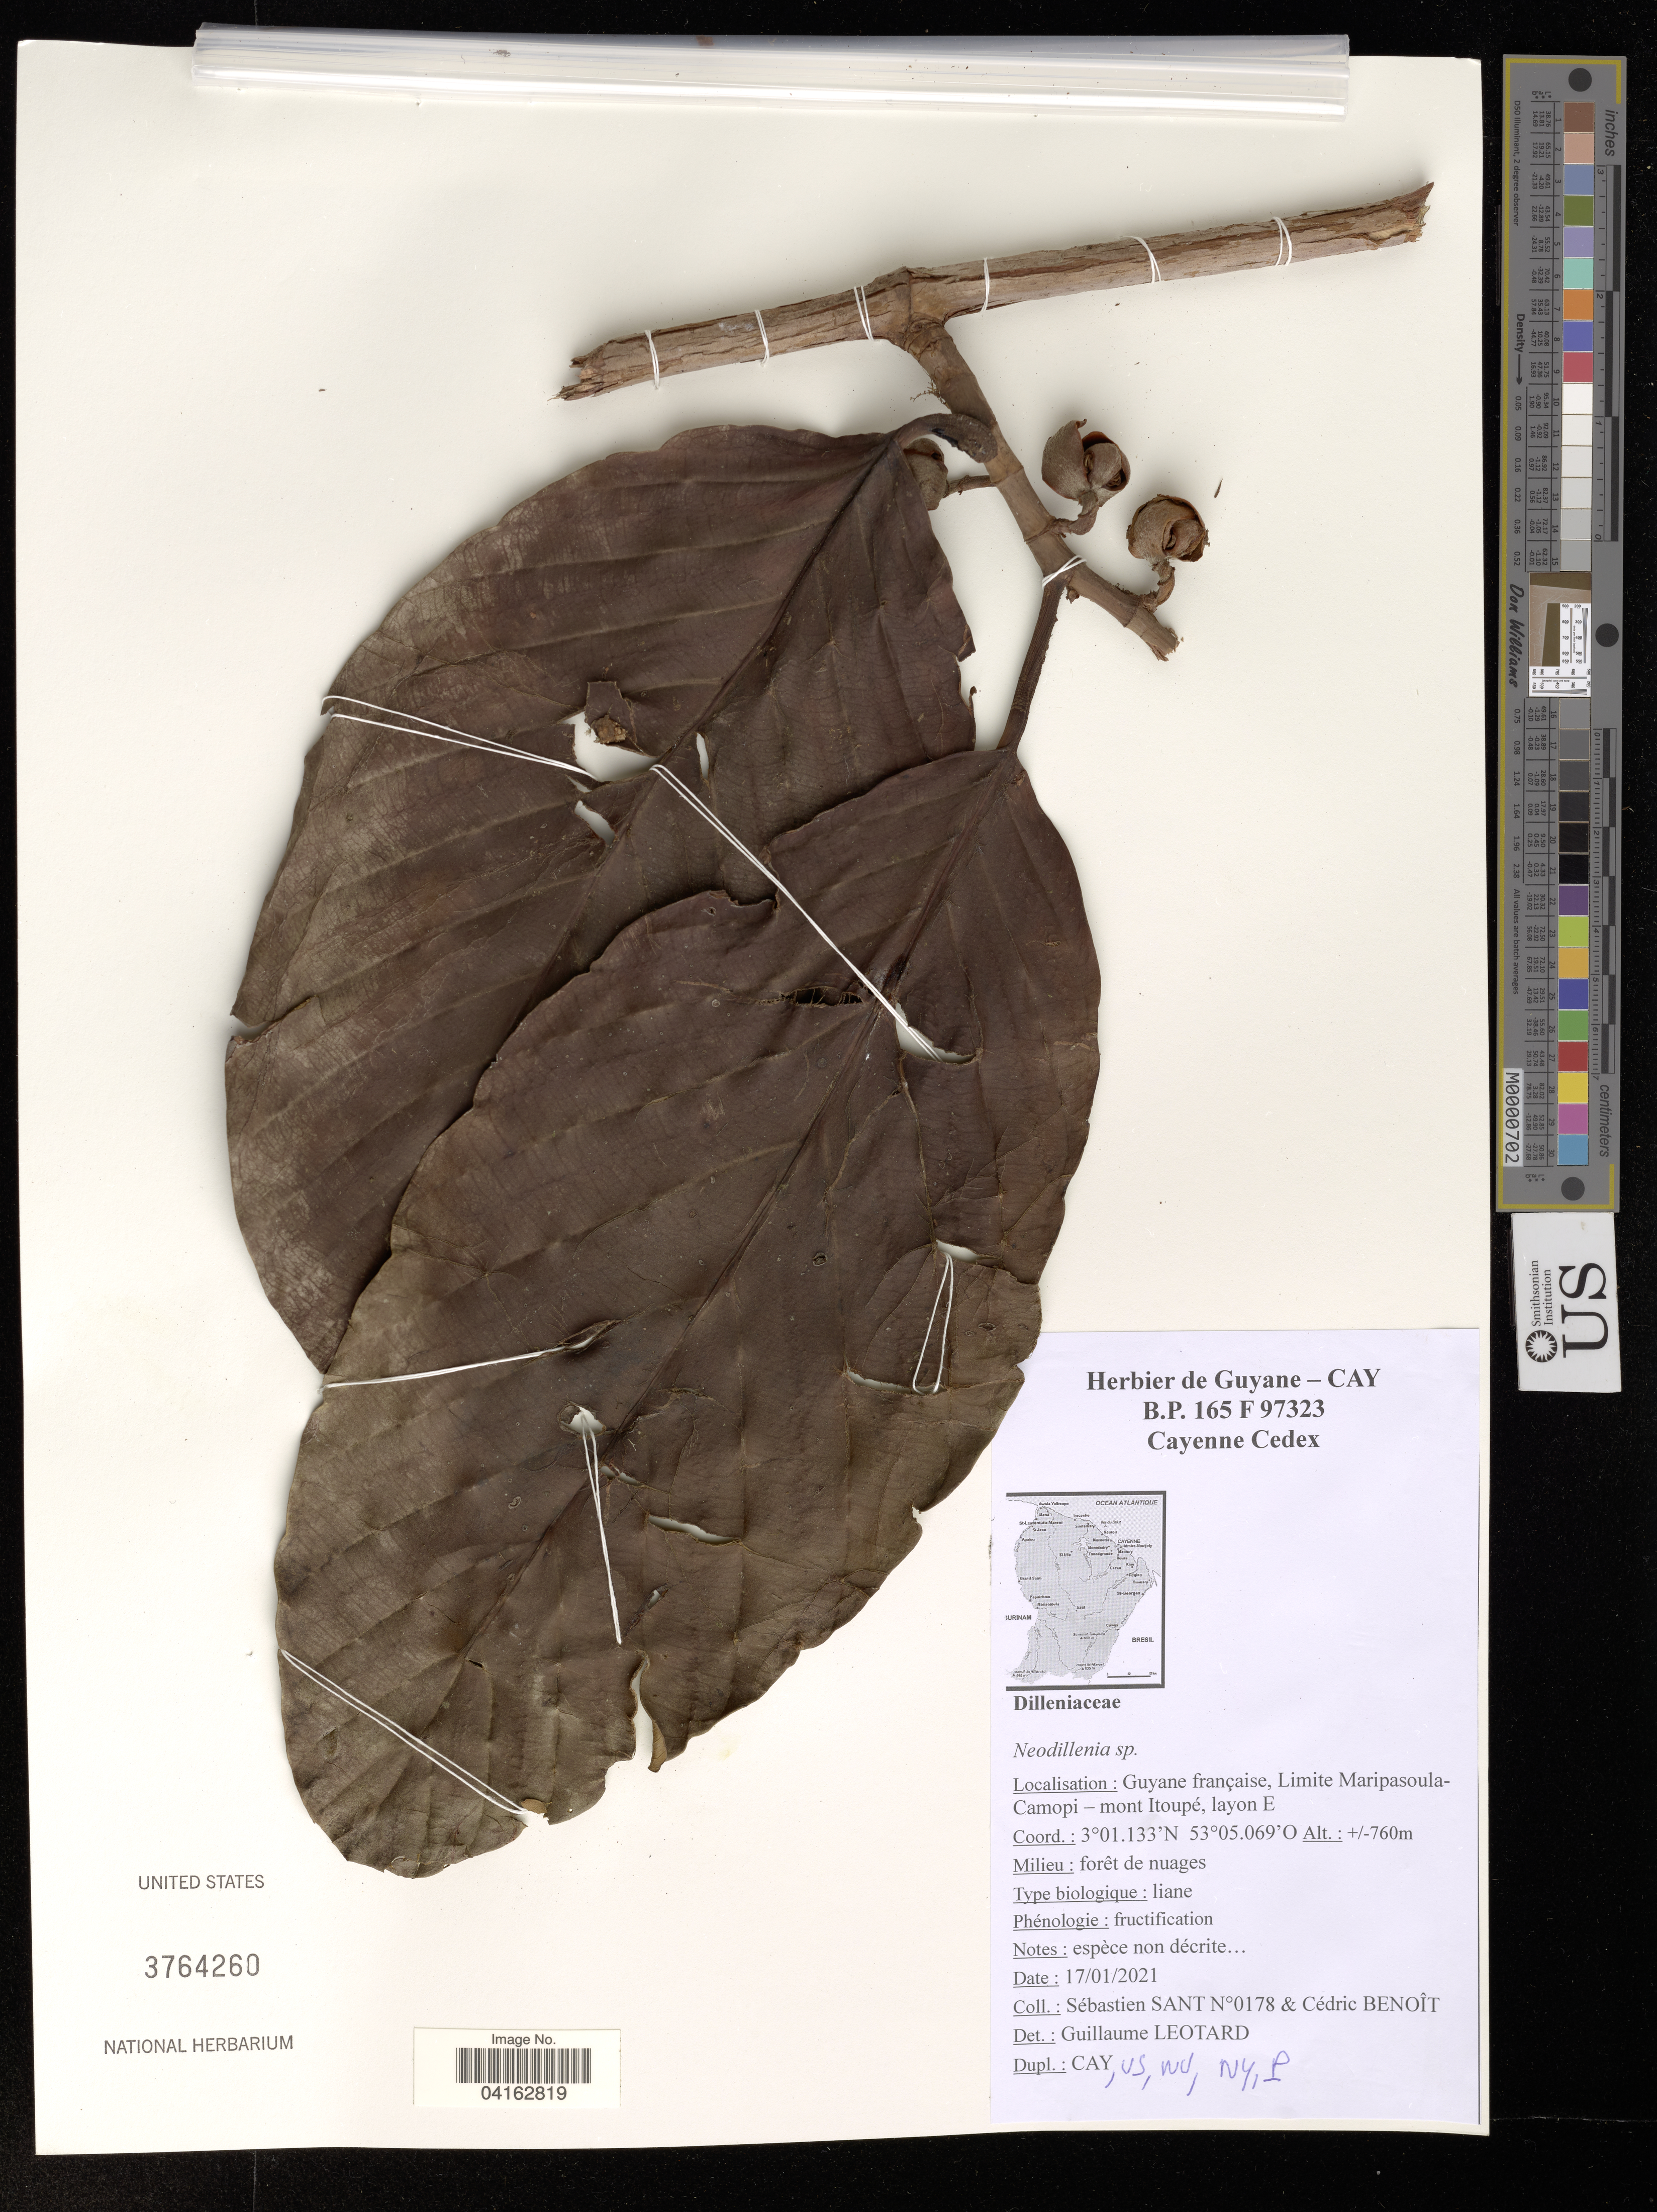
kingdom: Plantae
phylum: Tracheophyta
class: Magnoliopsida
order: Dilleniales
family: Dilleniaceae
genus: Neodillenia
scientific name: Neodillenia sp.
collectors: S. Sant & C. Benoît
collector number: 0178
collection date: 2021-01-17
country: French Guiana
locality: Limite Maripasoula-Comopi-mont Itoupé, layon e.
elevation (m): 760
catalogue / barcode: US 3764260